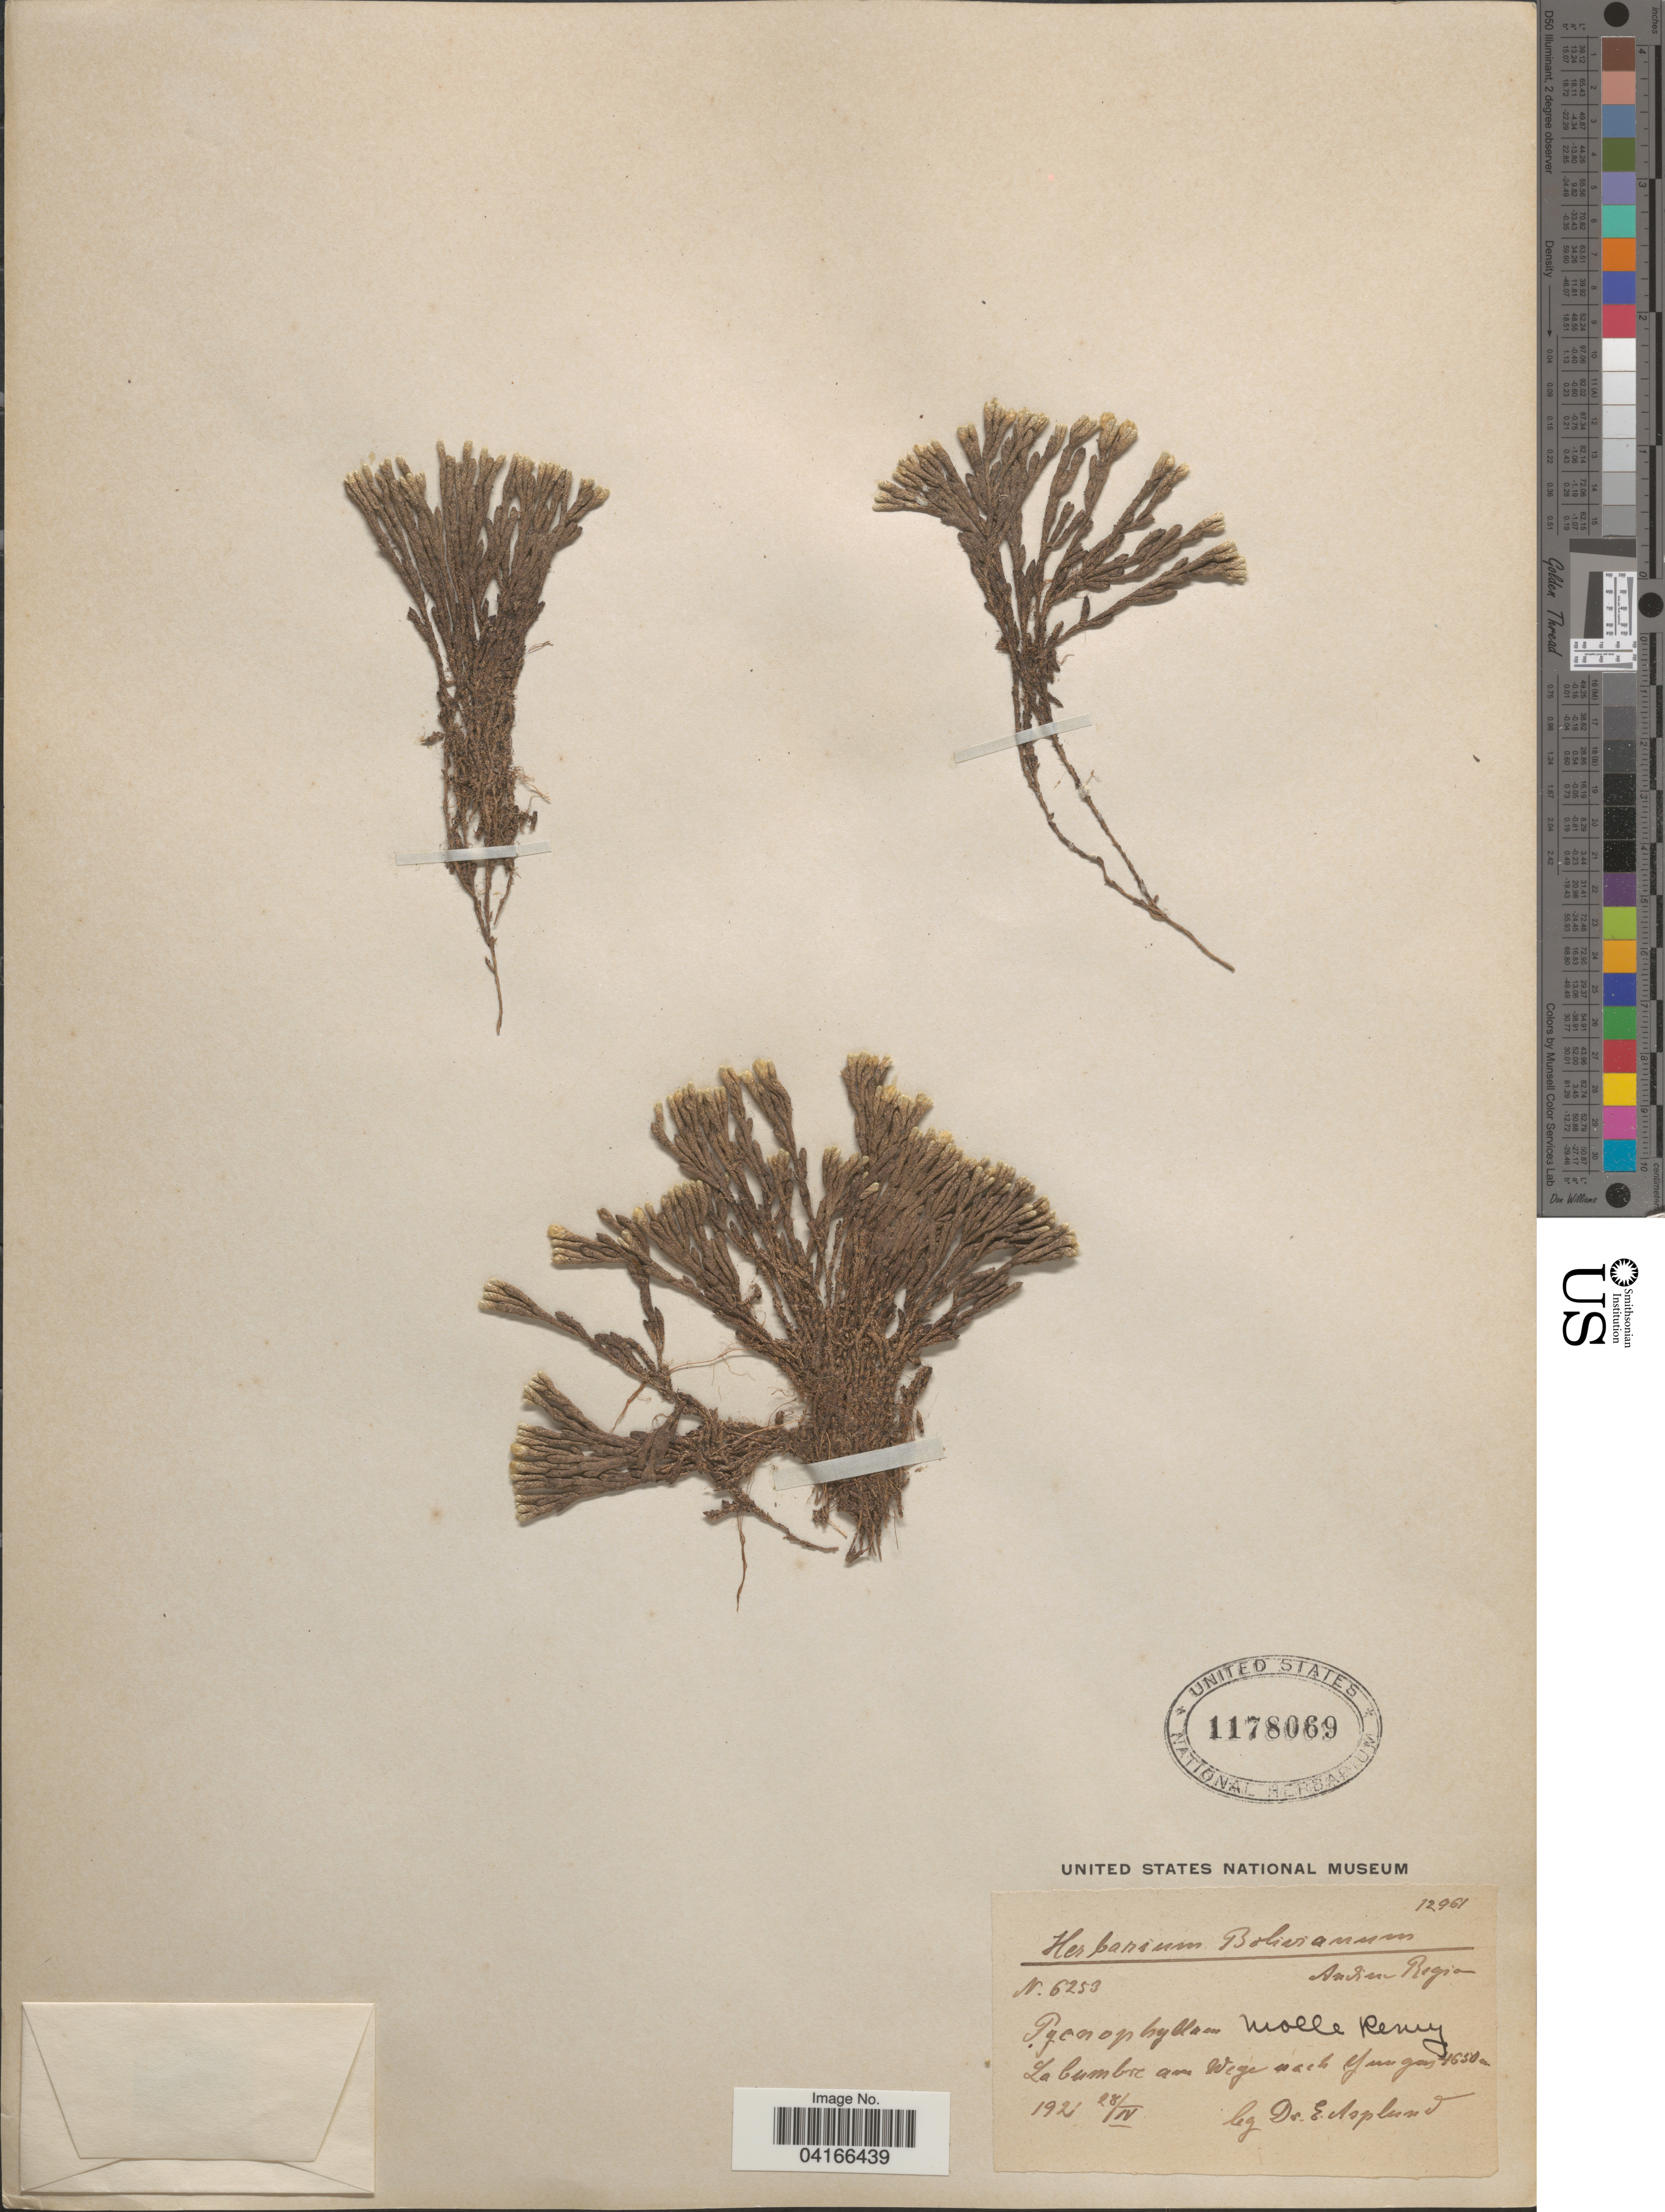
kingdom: Plantae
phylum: Tracheophyta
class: Magnoliopsida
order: Caryophyllales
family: Caryophyllaceae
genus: Pycnophyllum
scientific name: Pycnophyllum molle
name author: J. Rémy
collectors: E. Asplund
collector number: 6253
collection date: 1921-04-28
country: Bolivia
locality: Bolivianum. Andine Region. La Cumbre am Wege nach Yungas.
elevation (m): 4650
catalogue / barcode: US 1178069